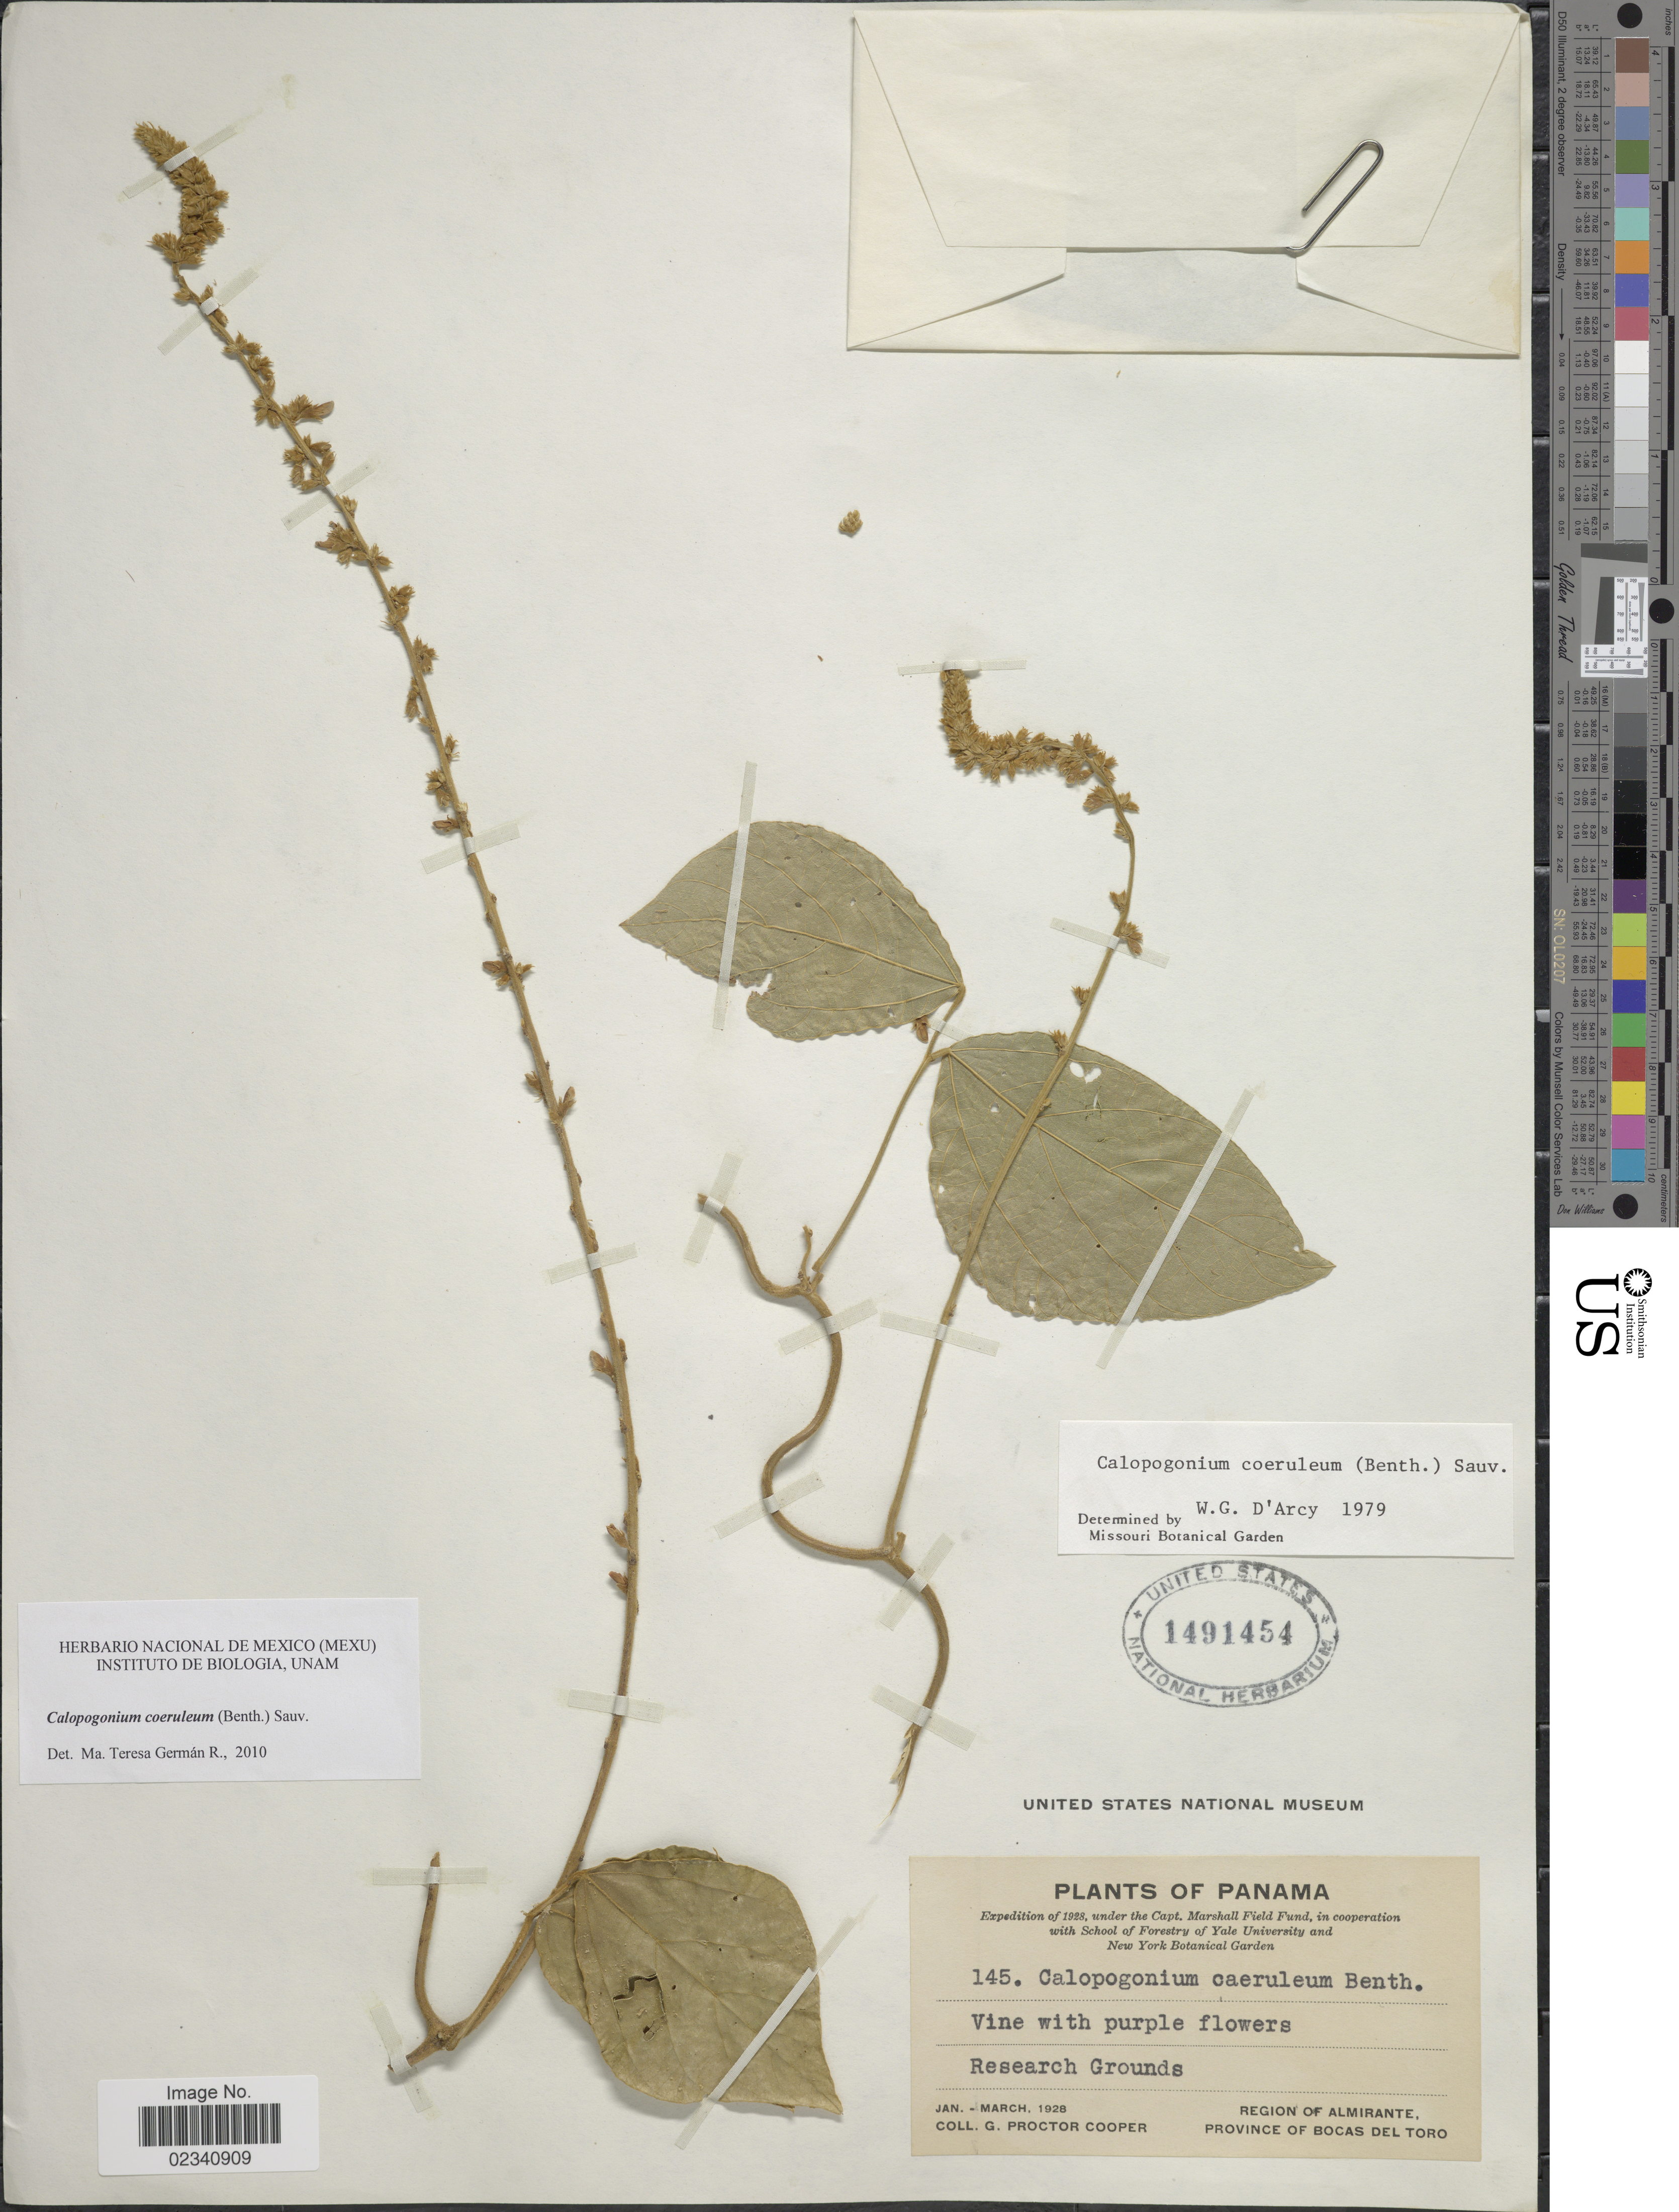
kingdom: Plantae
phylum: Tracheophyta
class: Magnoliopsida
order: Fabales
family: Fabaceae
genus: Calopogonium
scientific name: Calopogonium caeruleum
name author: (Benth.) C. Wright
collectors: G. Cooper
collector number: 145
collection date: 1928-01/1928-03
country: Panama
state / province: Bocas del Toro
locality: Region of Almirante, Province of Bocas Del Toro. Research Grounds. Region of Almirante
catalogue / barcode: US 1491454